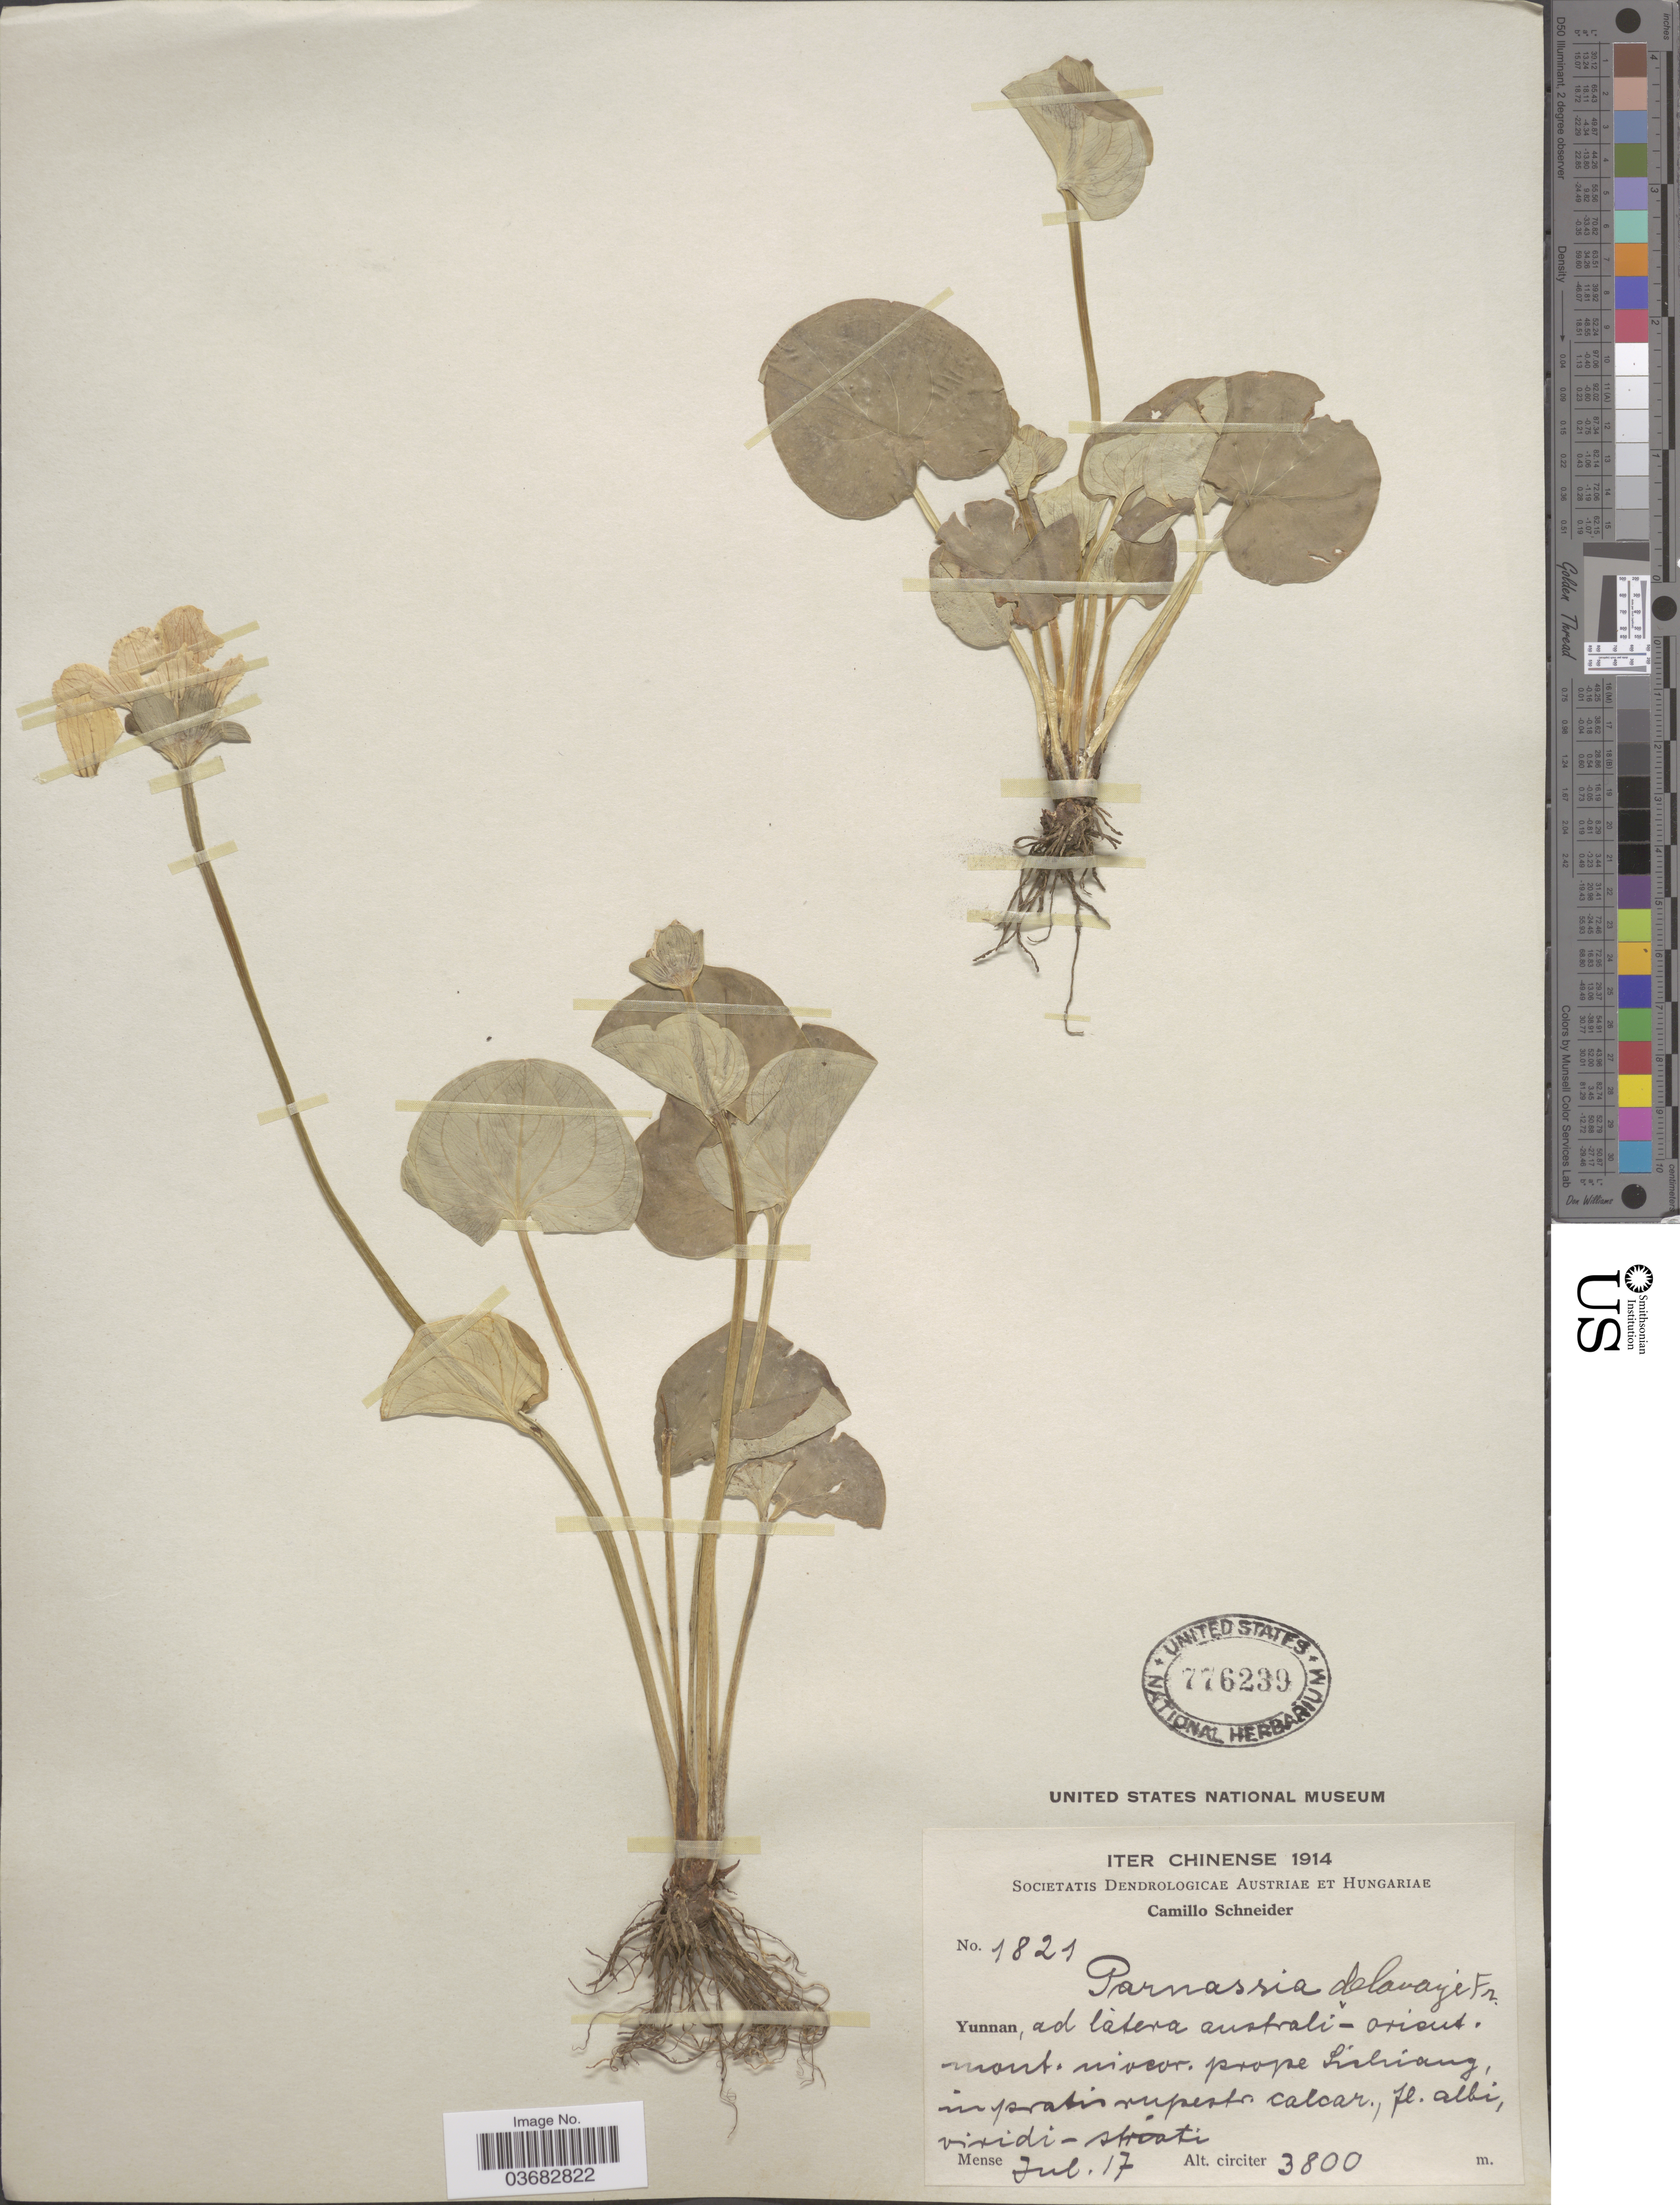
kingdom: Plantae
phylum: Tracheophyta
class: Magnoliopsida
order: Celastrales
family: Parnassiaceae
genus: Parnassia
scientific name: Parnassia delavayi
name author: Franch.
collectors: C. K. Schneider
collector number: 1821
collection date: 1914-07-17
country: China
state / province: Yunnan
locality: Iter Chinense 1914. Ad latera australi-orient. mont. niveor. prope Lichiang, in pratis rupestri calcar., fl. Albi, vixidi-shoati [interpreted].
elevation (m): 3800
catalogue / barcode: US 776239